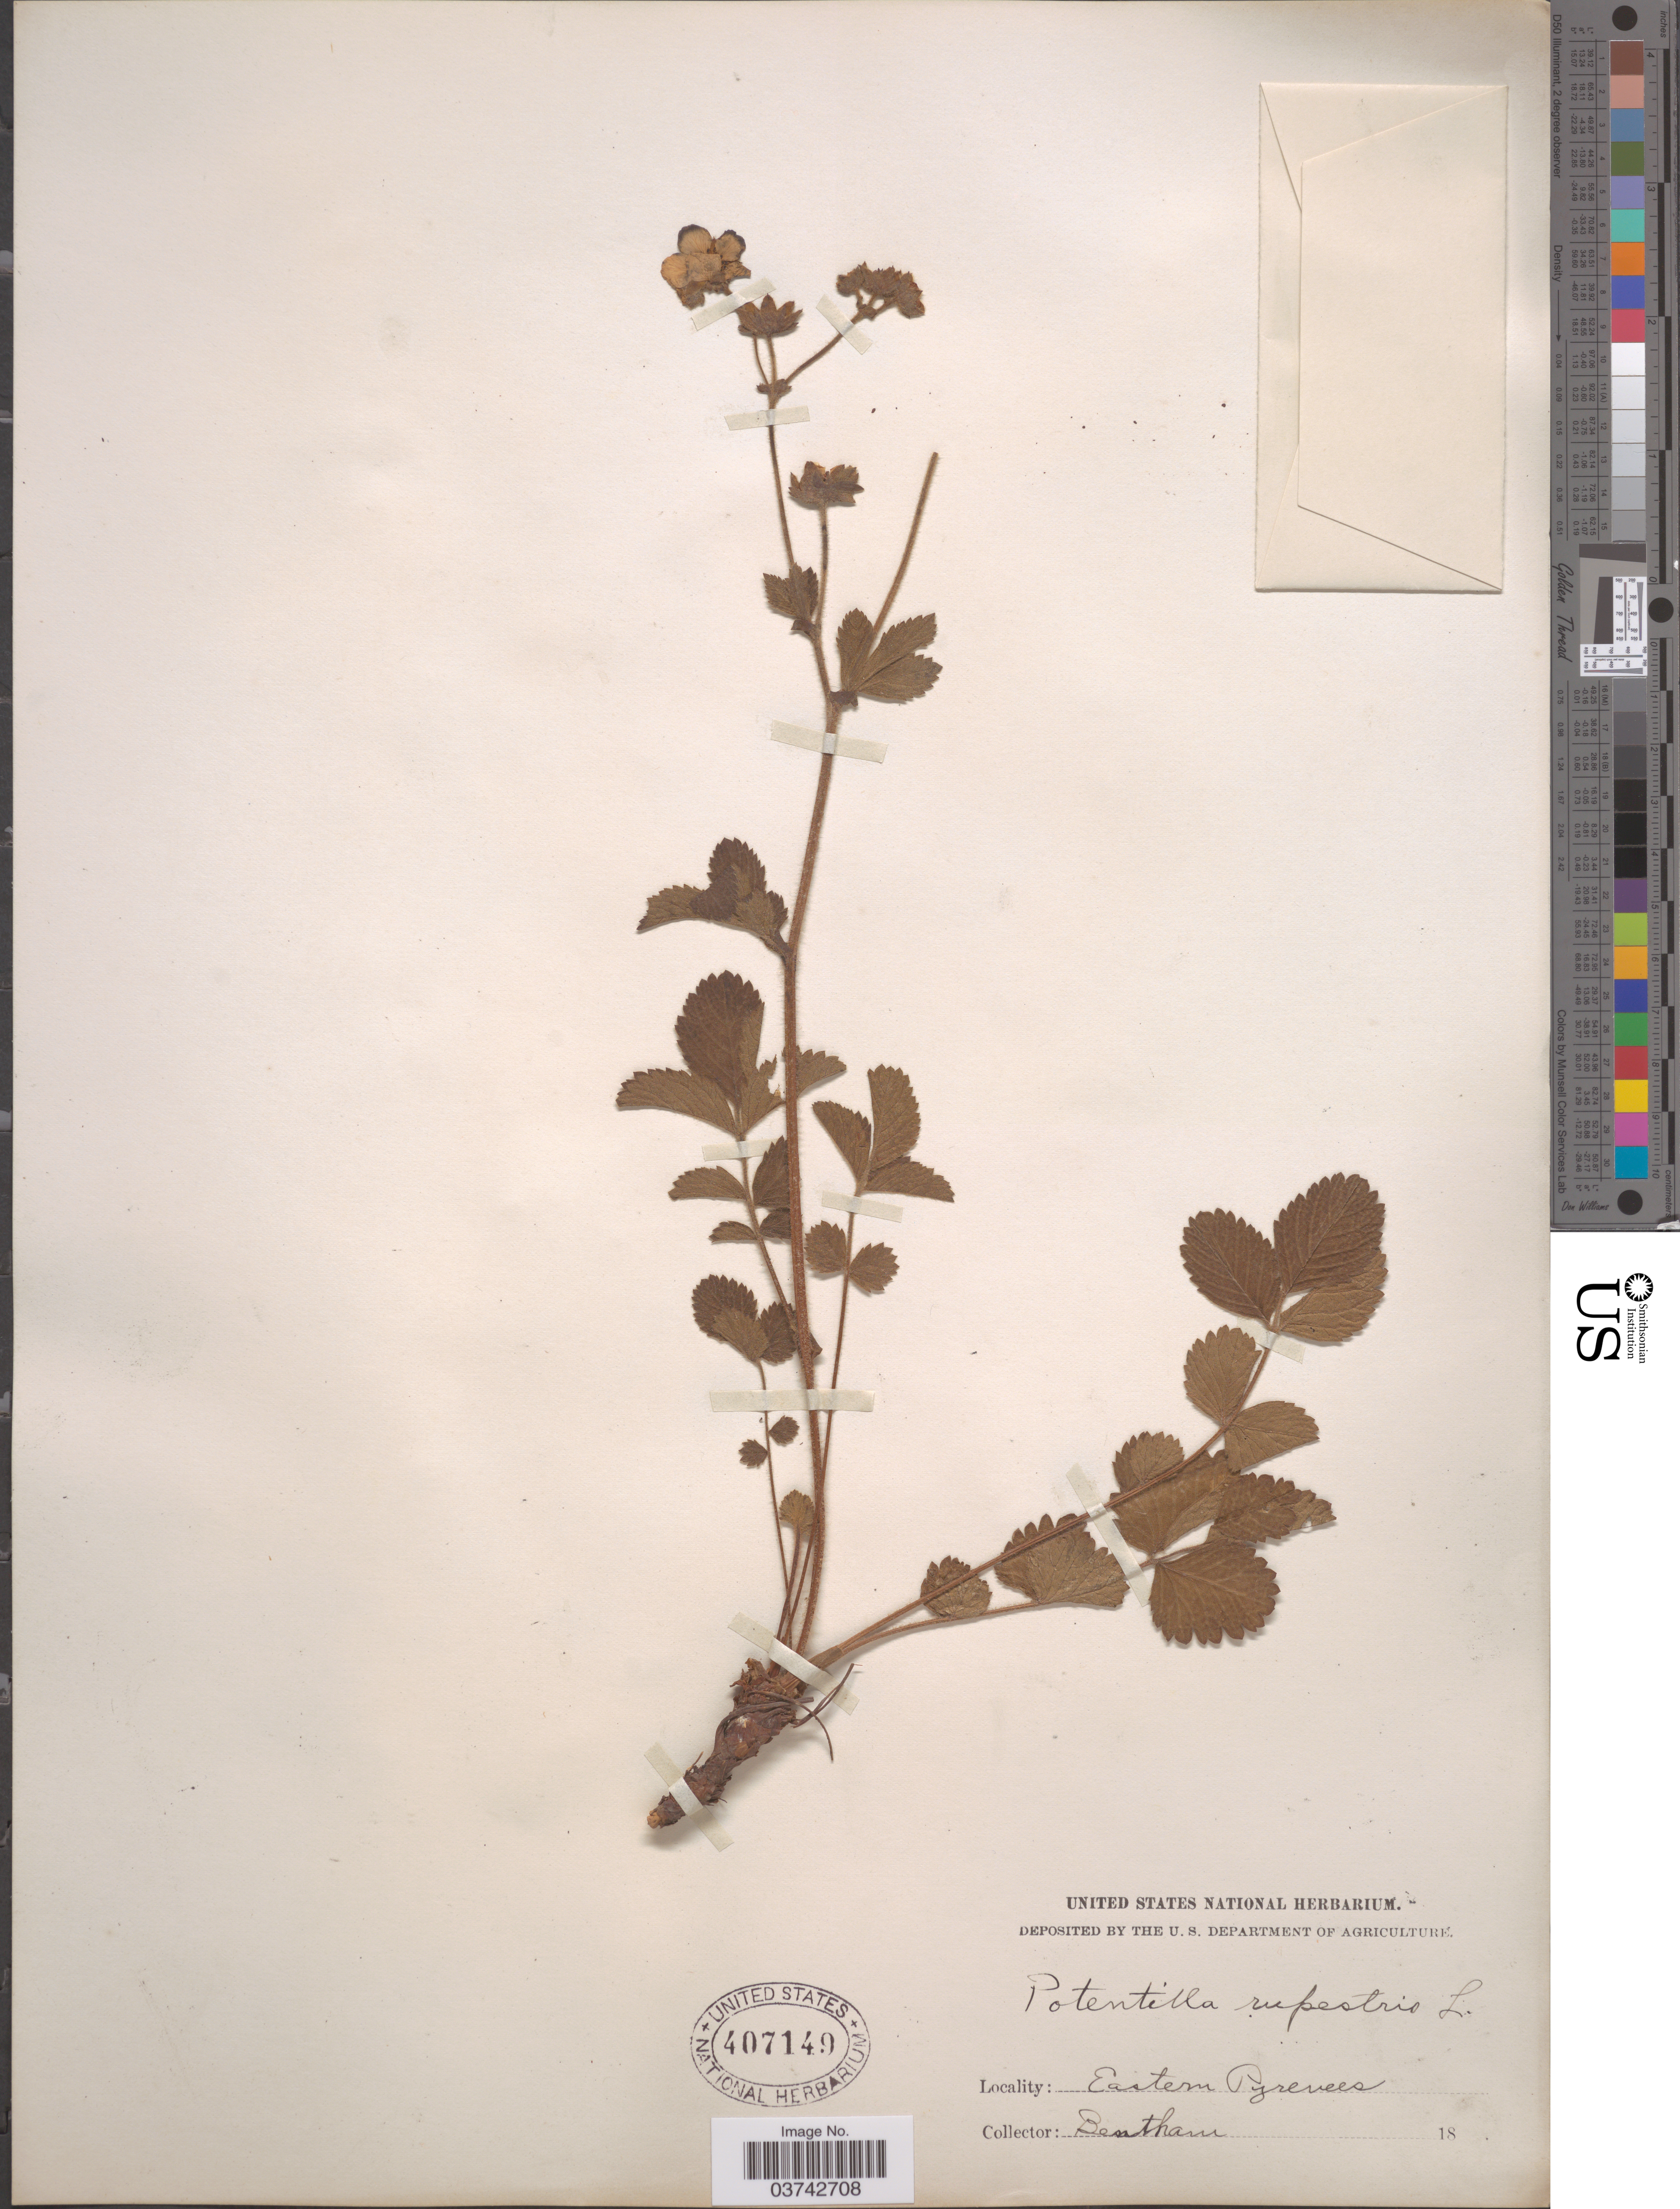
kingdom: Plantae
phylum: Tracheophyta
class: Magnoliopsida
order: Rosales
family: Rosaceae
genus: Drymocallis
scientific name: Drymocallis rupestris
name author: (L.) Soják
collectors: -. Bentham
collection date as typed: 18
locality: Eastern Pyrenees.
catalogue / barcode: US 407149